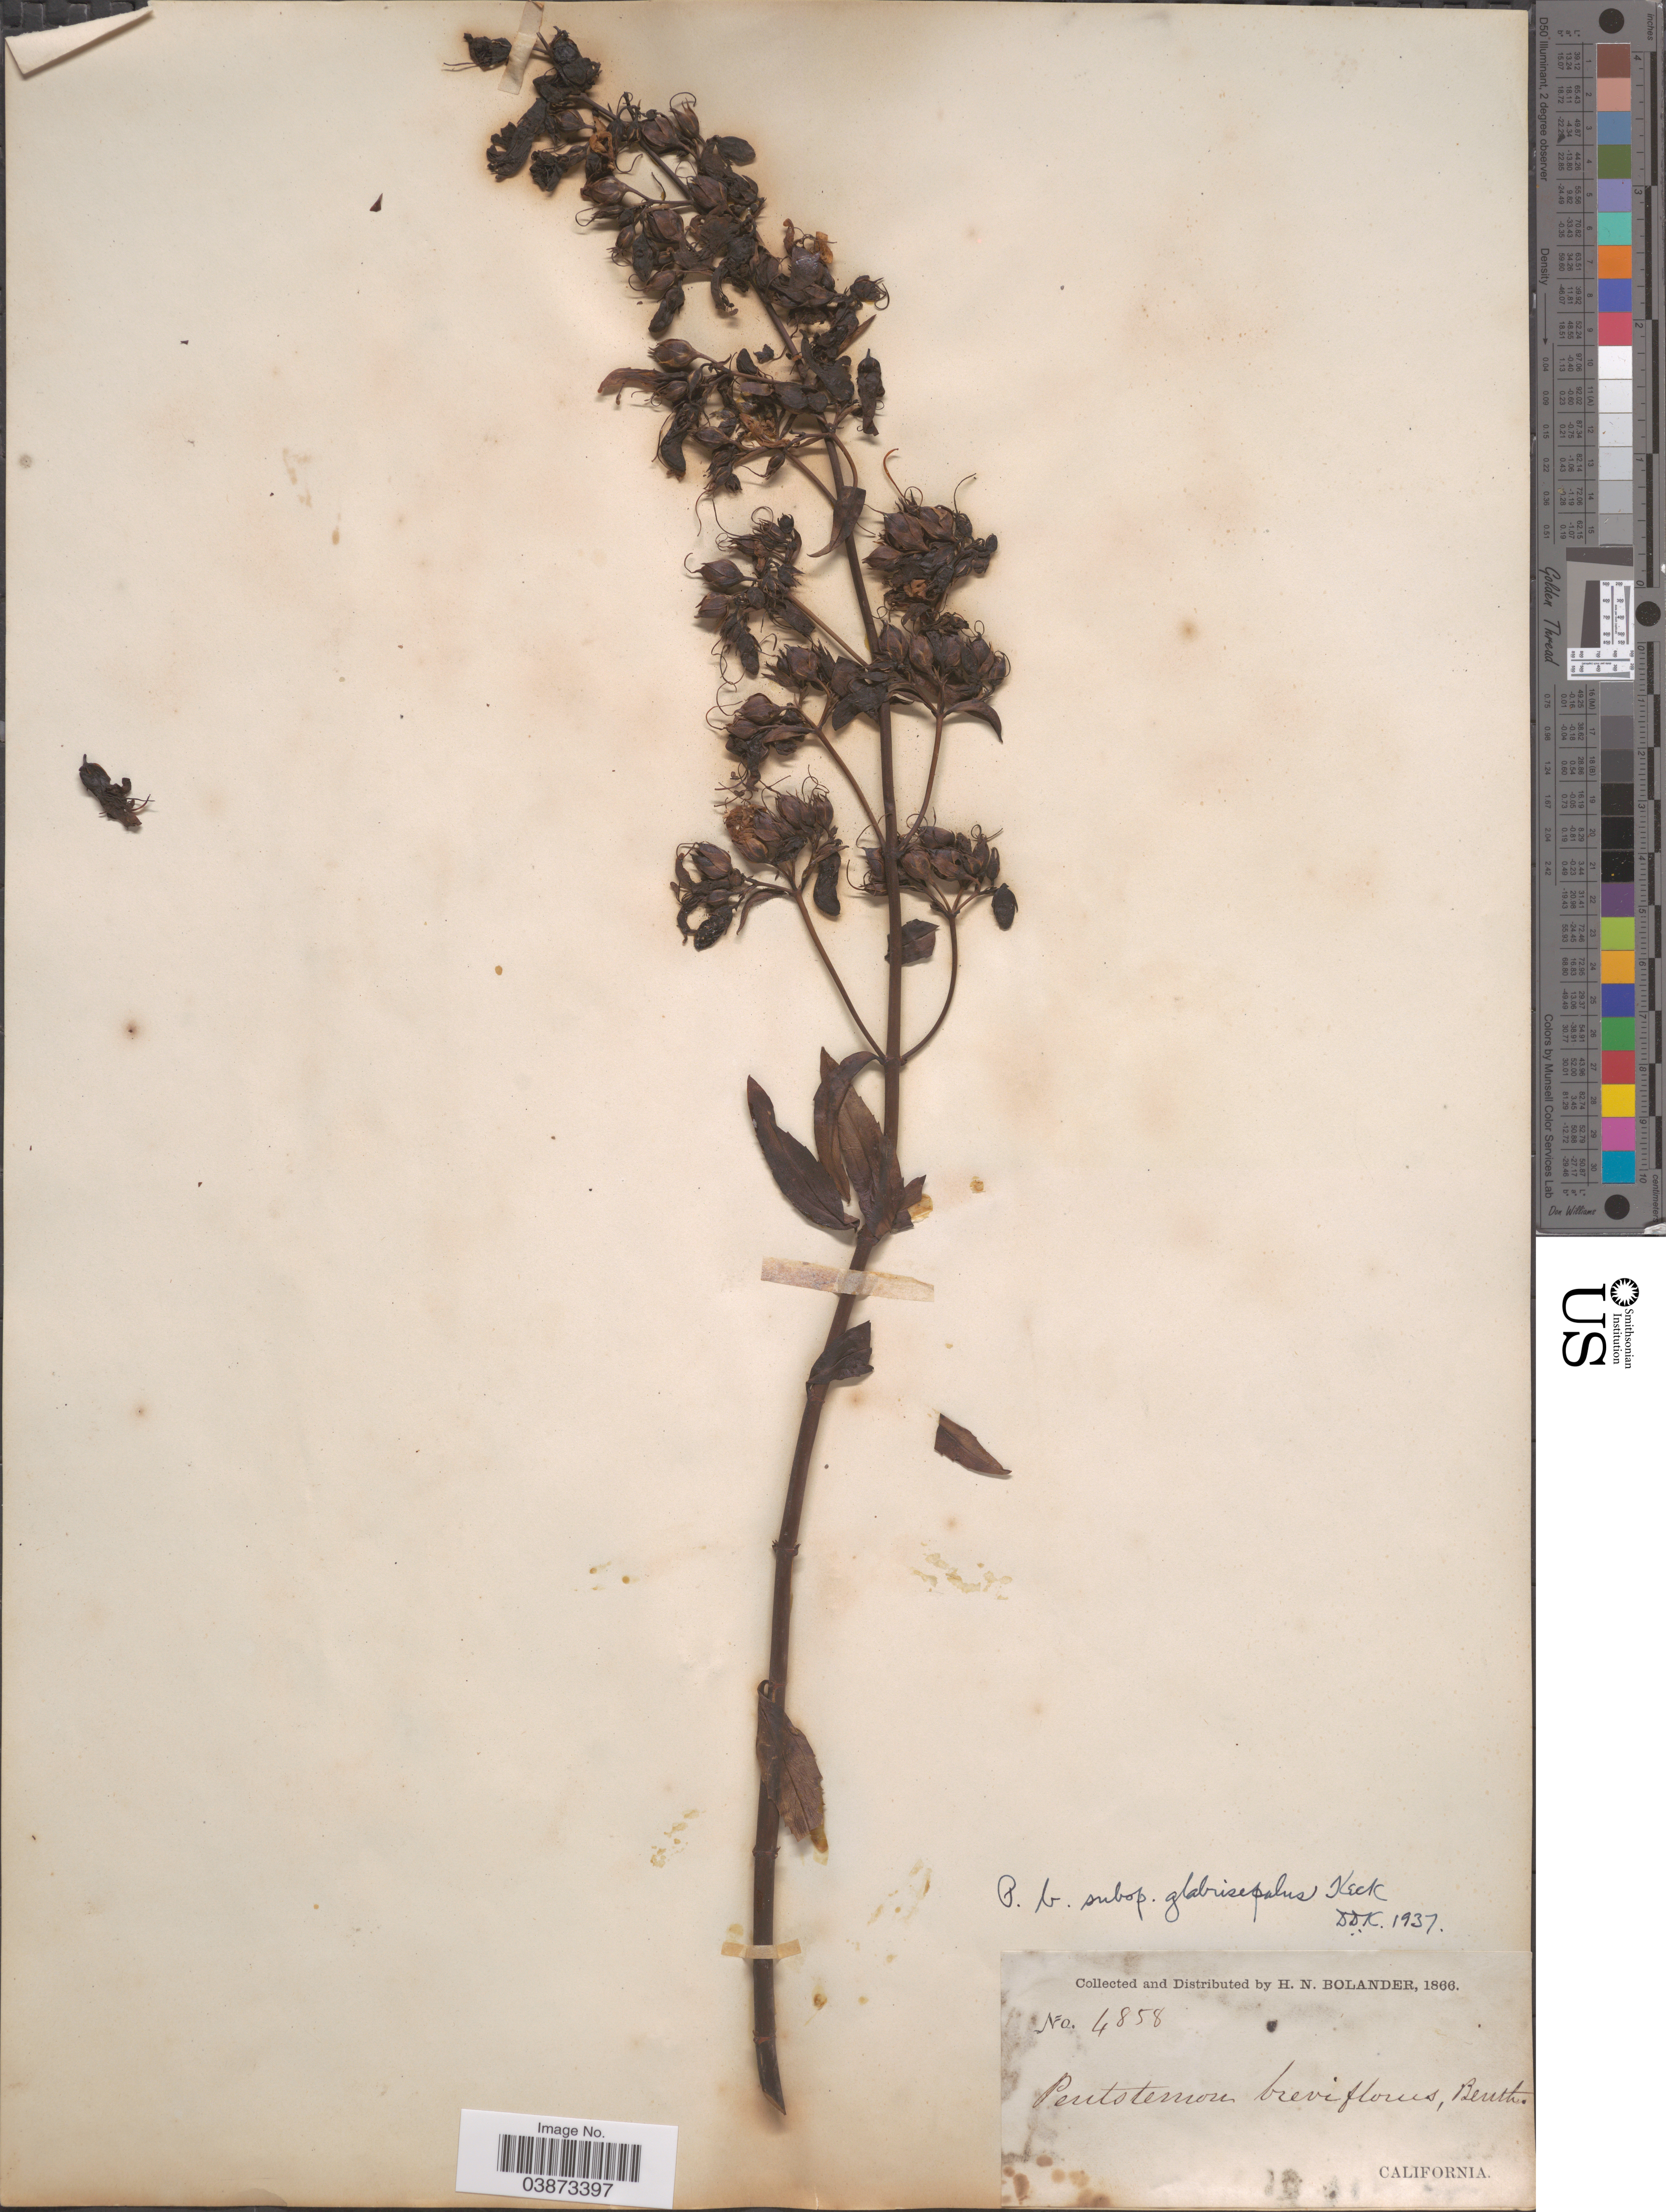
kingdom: Plantae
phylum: Tracheophyta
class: Magnoliopsida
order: Lamiales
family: Plantaginaceae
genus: Penstemon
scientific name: Penstemon breviflorus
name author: Lindl.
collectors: H. Bolander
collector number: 4858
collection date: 1866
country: United States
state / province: California